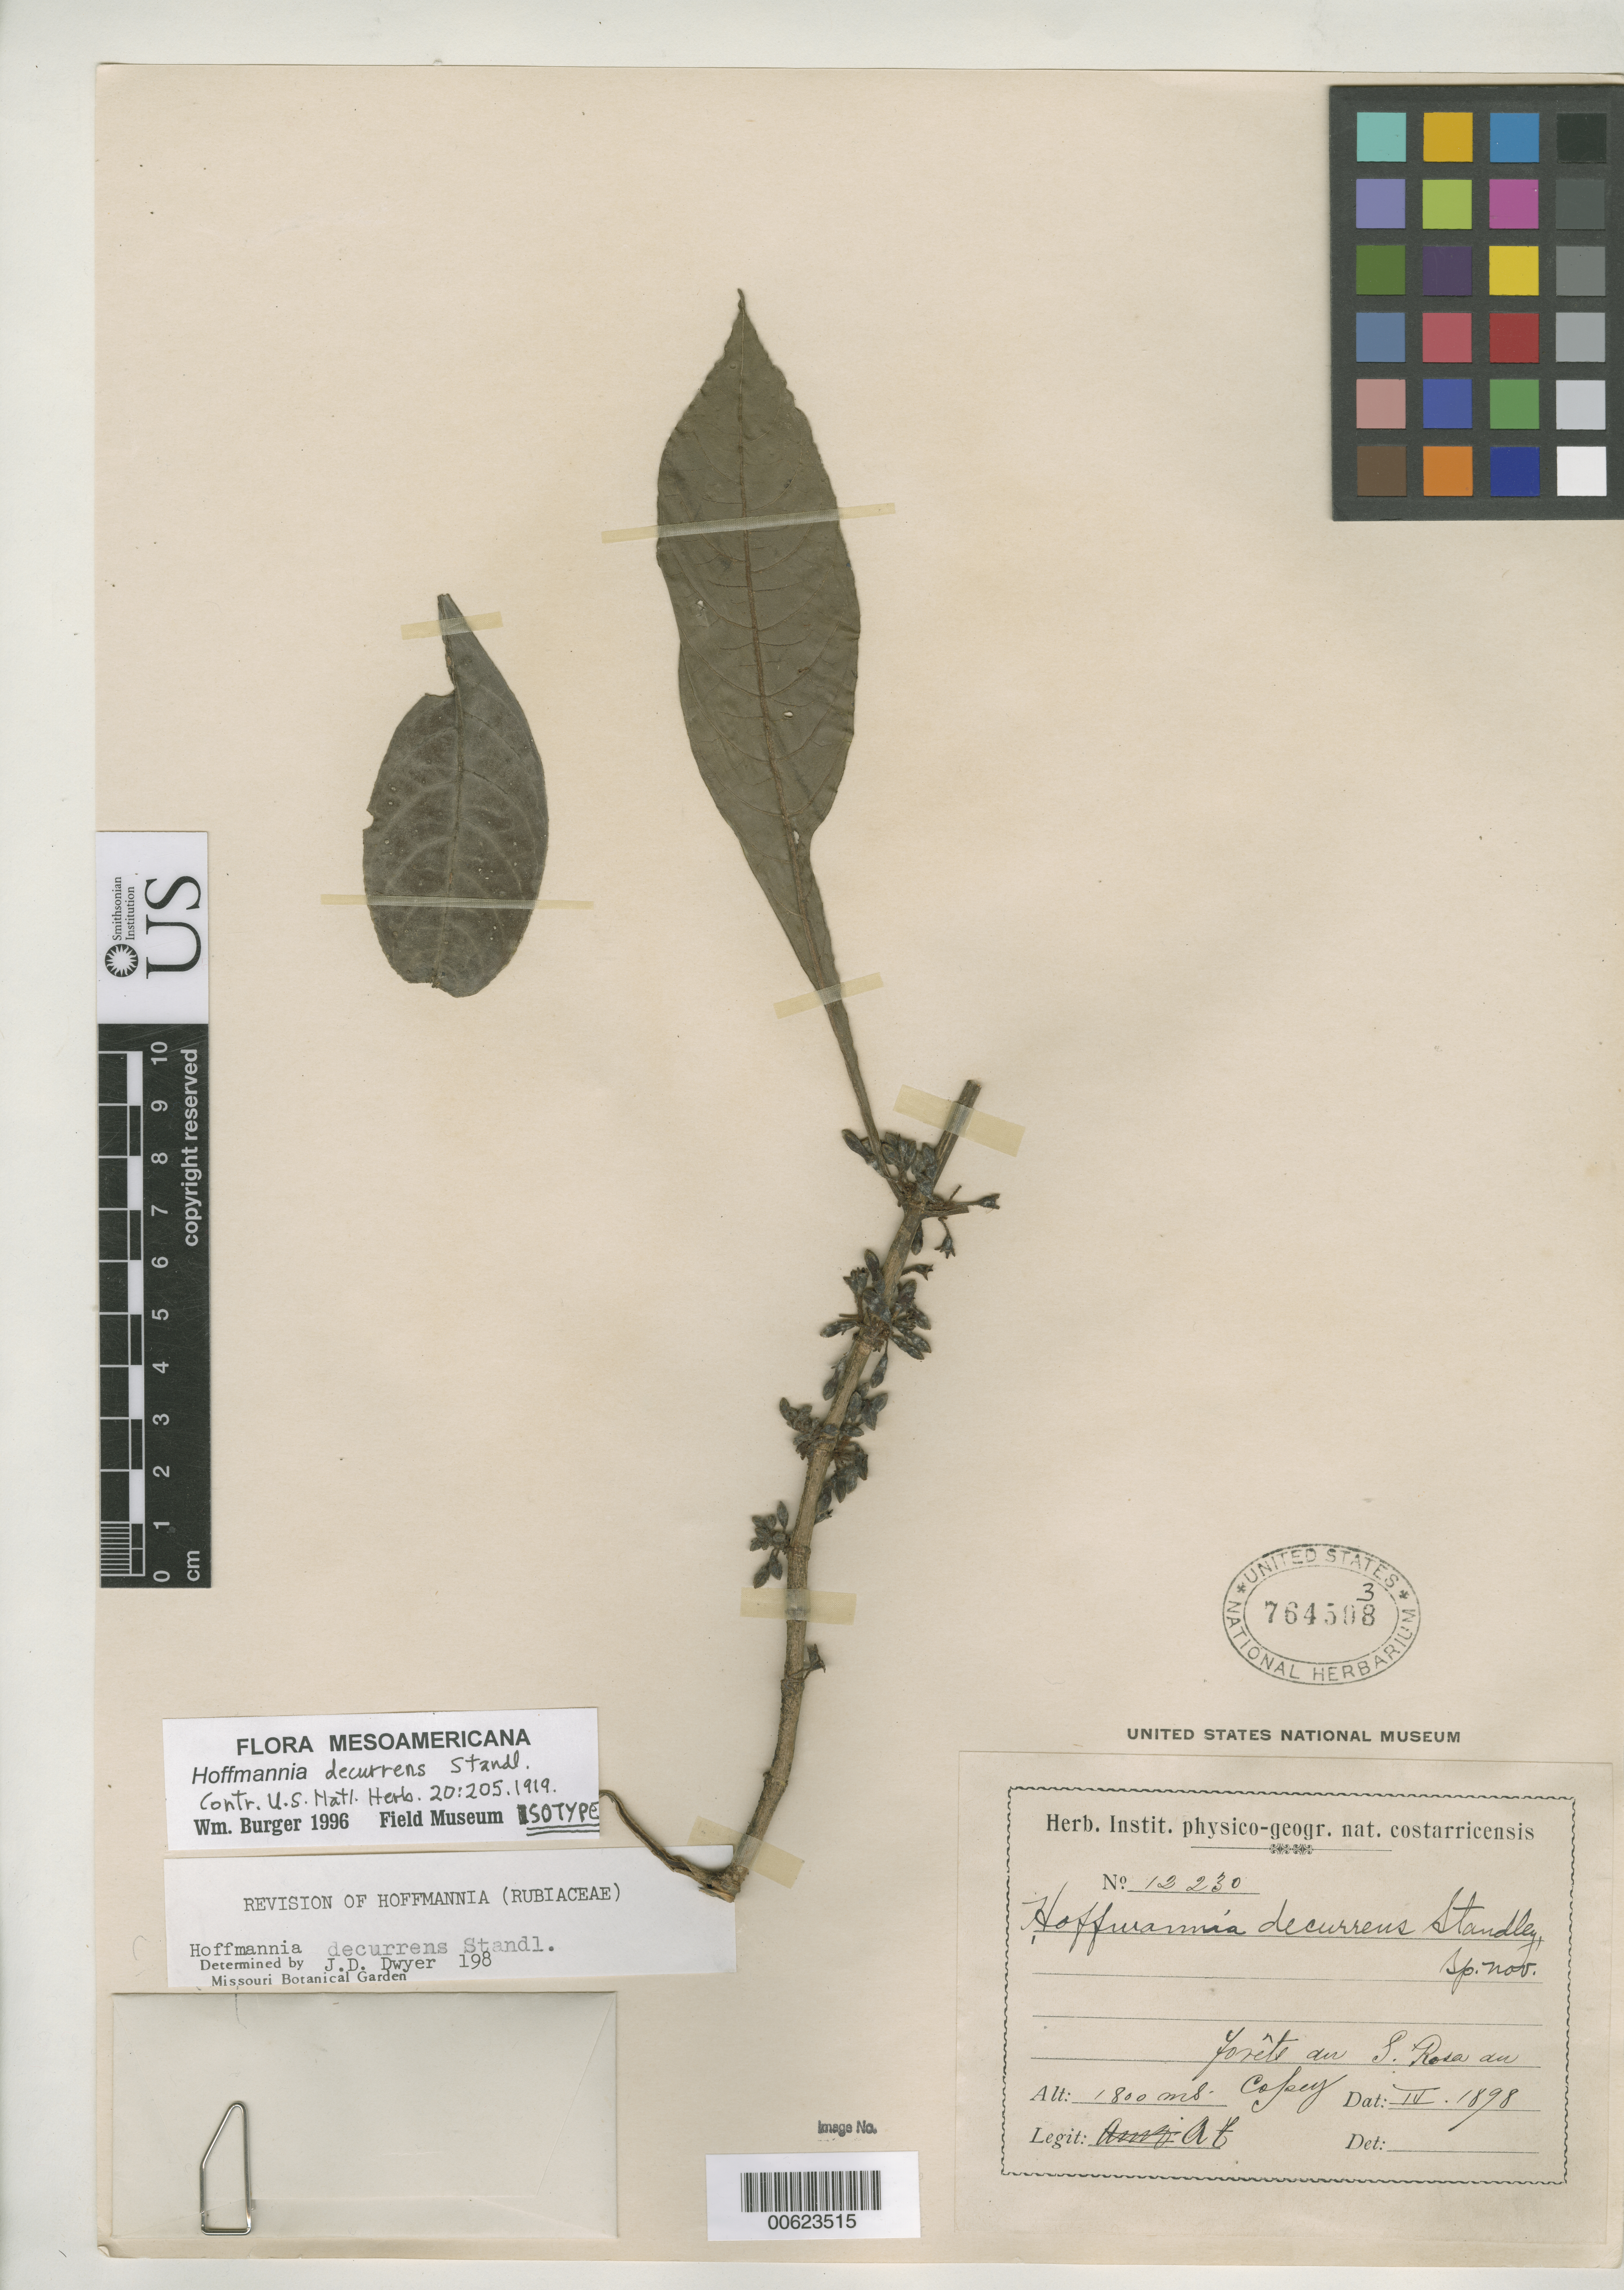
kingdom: Plantae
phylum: Tracheophyta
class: Magnoliopsida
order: Gentianales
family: Rubiaceae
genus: Hoffmannia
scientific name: Hoffmannia decurrens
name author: Standl.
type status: Isotype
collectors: A. Tonduz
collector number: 12230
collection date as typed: Apr 1898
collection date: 1898-04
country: Costa Rica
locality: Forets au Santa Rosa au Copey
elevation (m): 1800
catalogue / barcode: US 764503